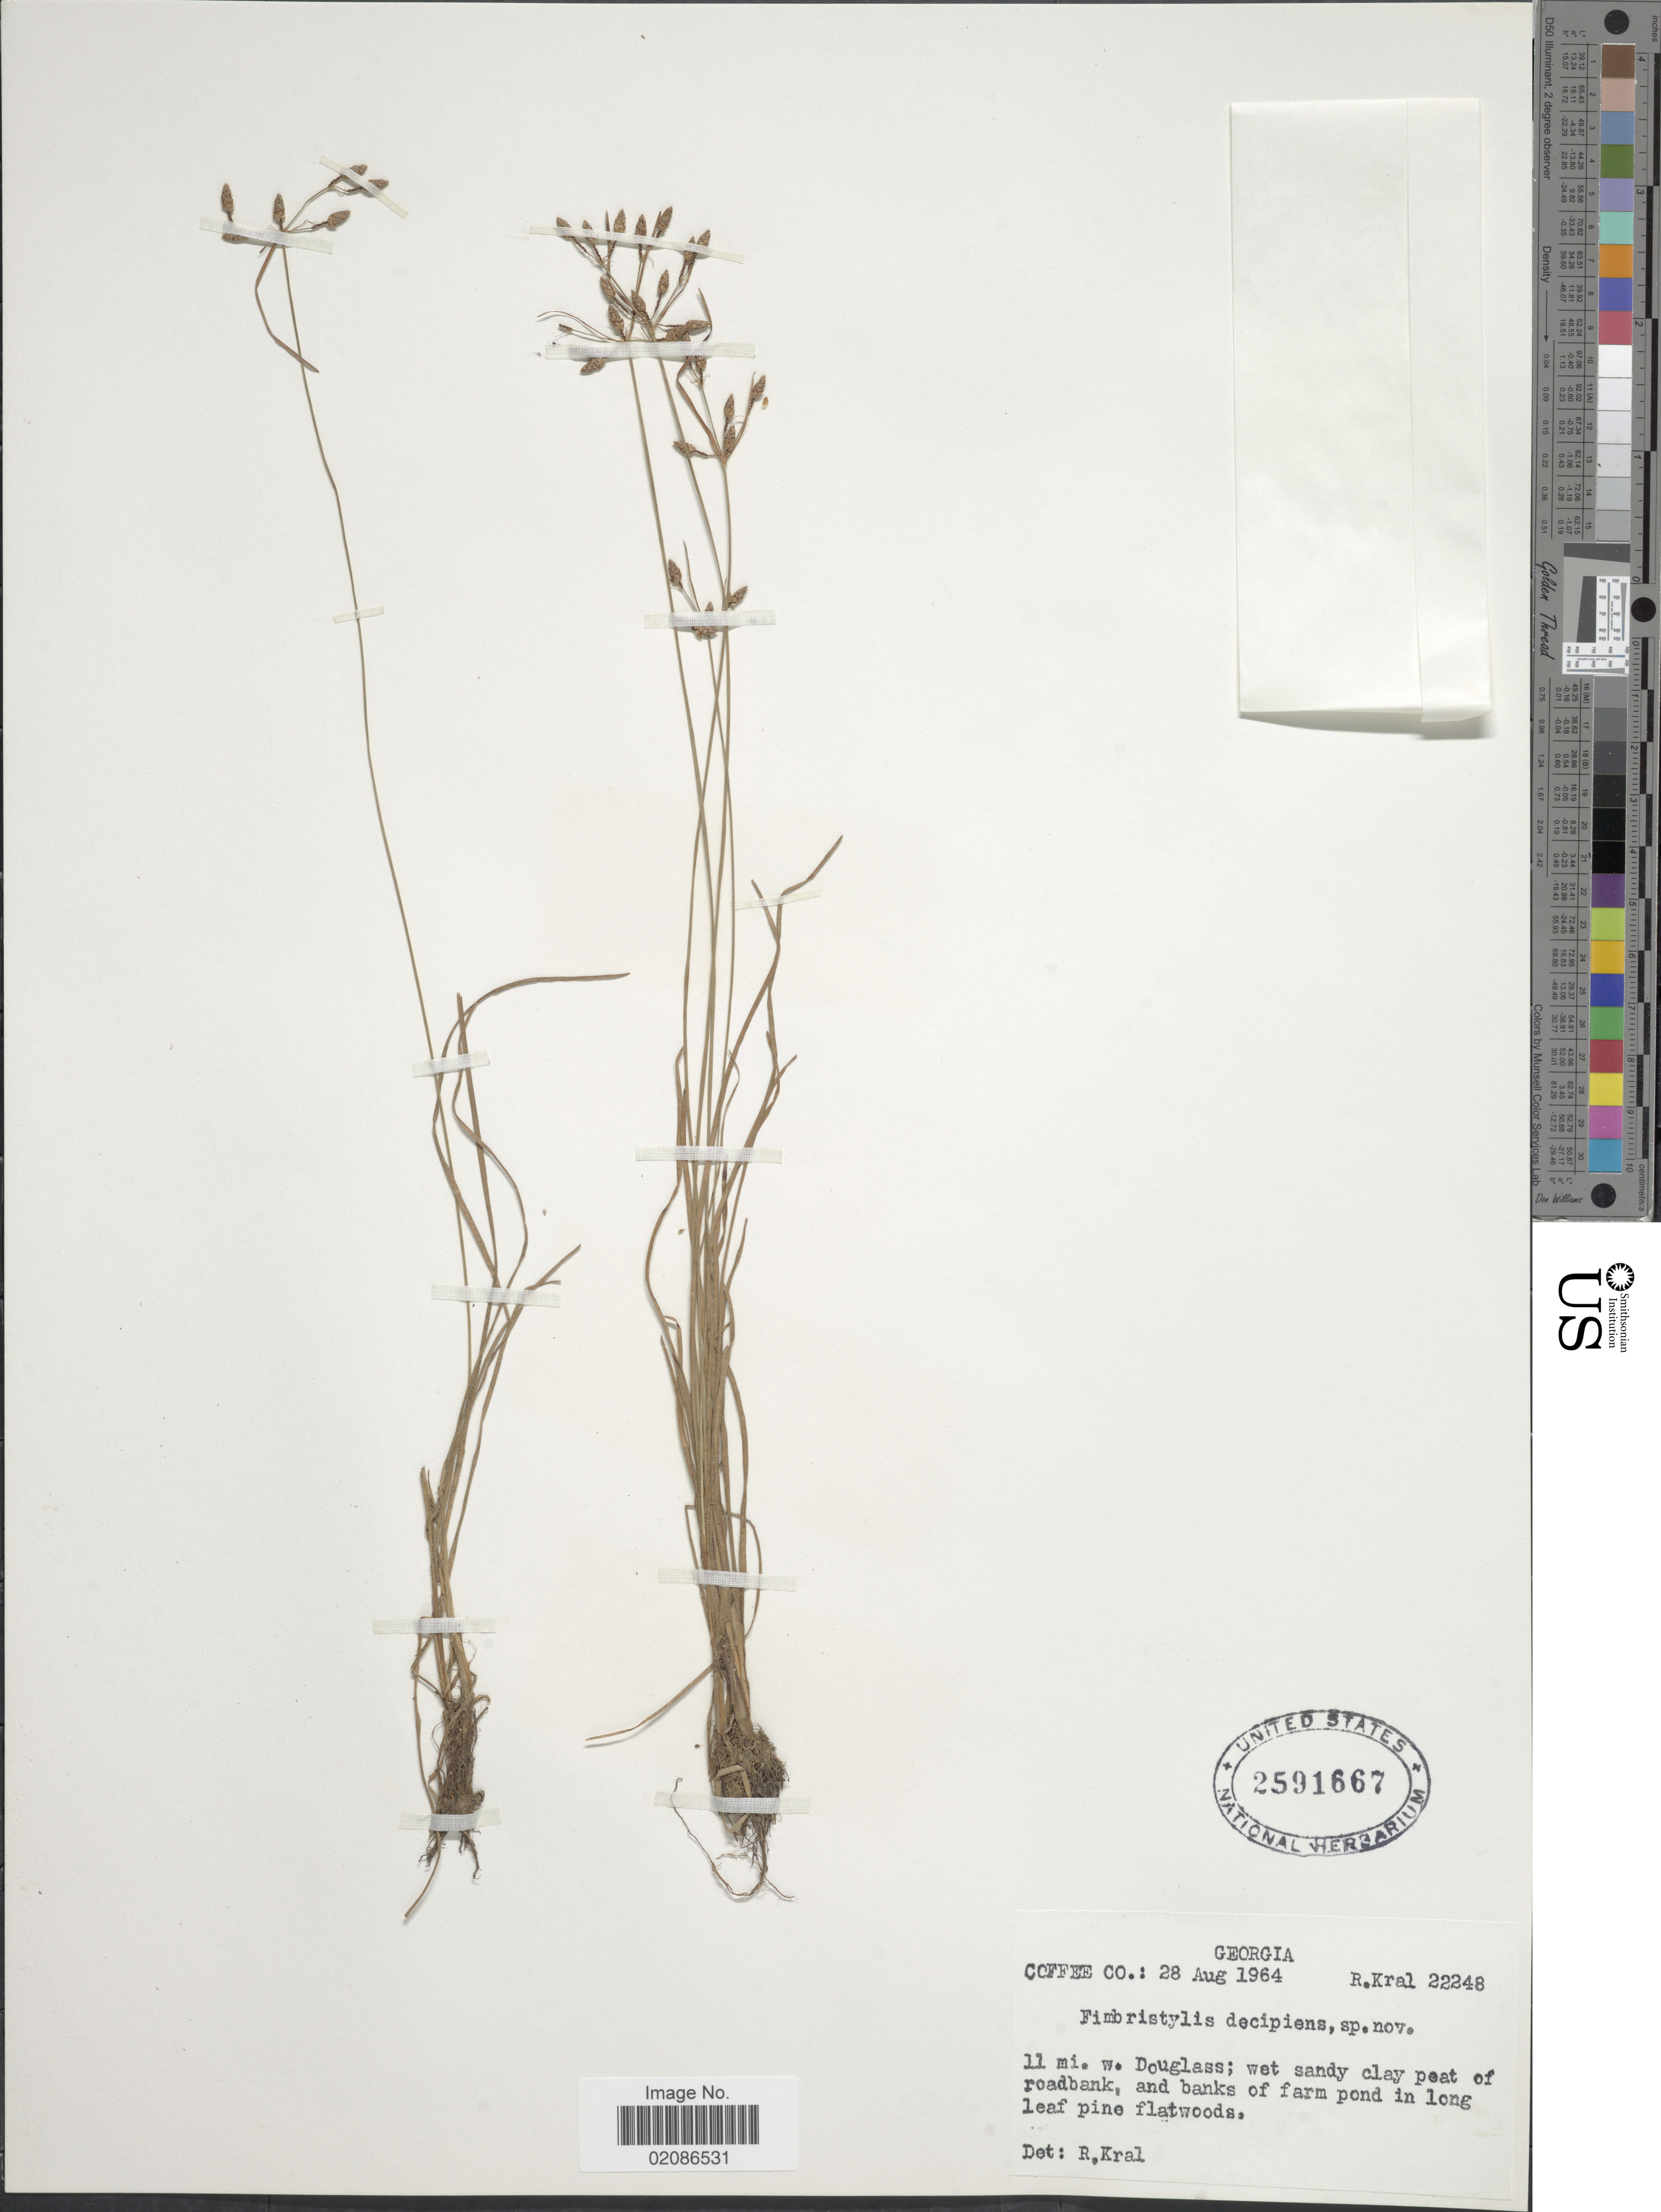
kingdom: Plantae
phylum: Tracheophyta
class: Liliopsida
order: Poales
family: Cyperaceae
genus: Fimbristylis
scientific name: Fimbristylis decipiens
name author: Kral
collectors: R. Kral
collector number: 22248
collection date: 1964-08-28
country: United States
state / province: Georgia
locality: Coffee Co; 11 mi w Douglas; wet sandy clay peat of roadbank, and banks of farm pond in long leaf pine flatwoods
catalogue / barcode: US 2591667